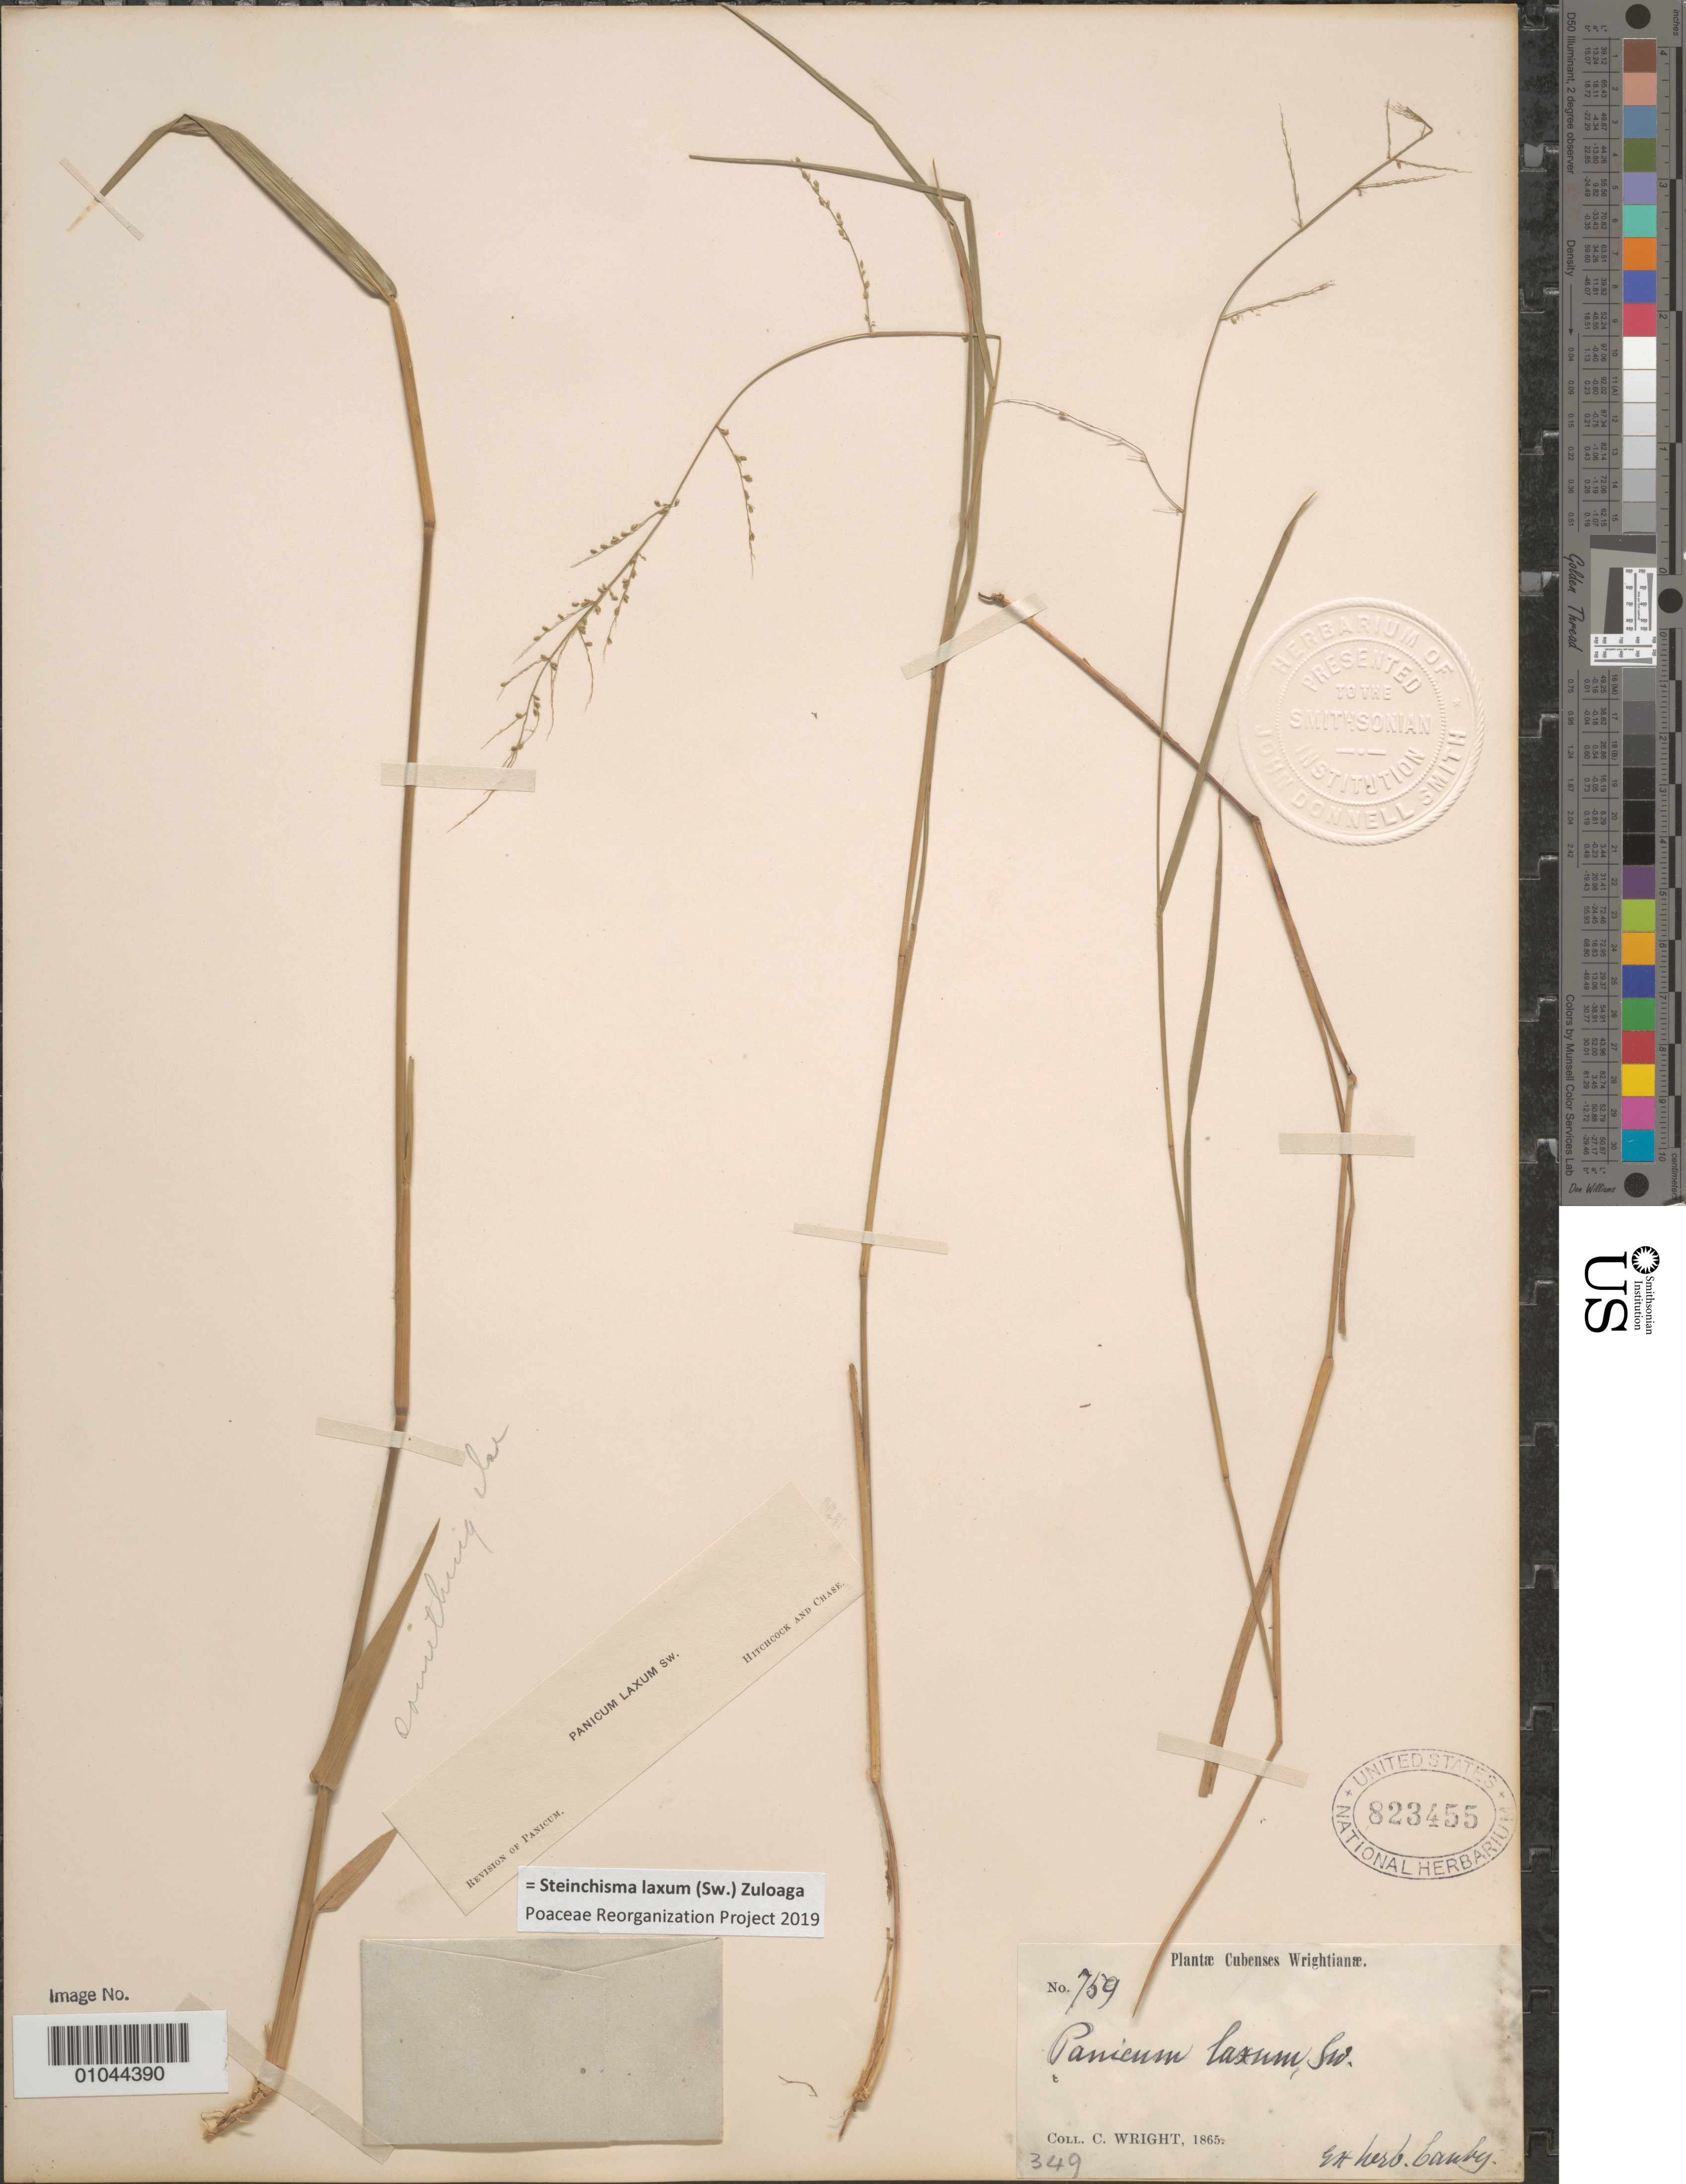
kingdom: Plantae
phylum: Tracheophyta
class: Liliopsida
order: Poales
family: Poaceae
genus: Panicum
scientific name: Panicum laxum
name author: Sw.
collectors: C. Wright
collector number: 759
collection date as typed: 01 Jan 1865 to 31 Dec 1865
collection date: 1865-01-01/1865-12-31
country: Cuba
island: Cuba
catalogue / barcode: US 823455